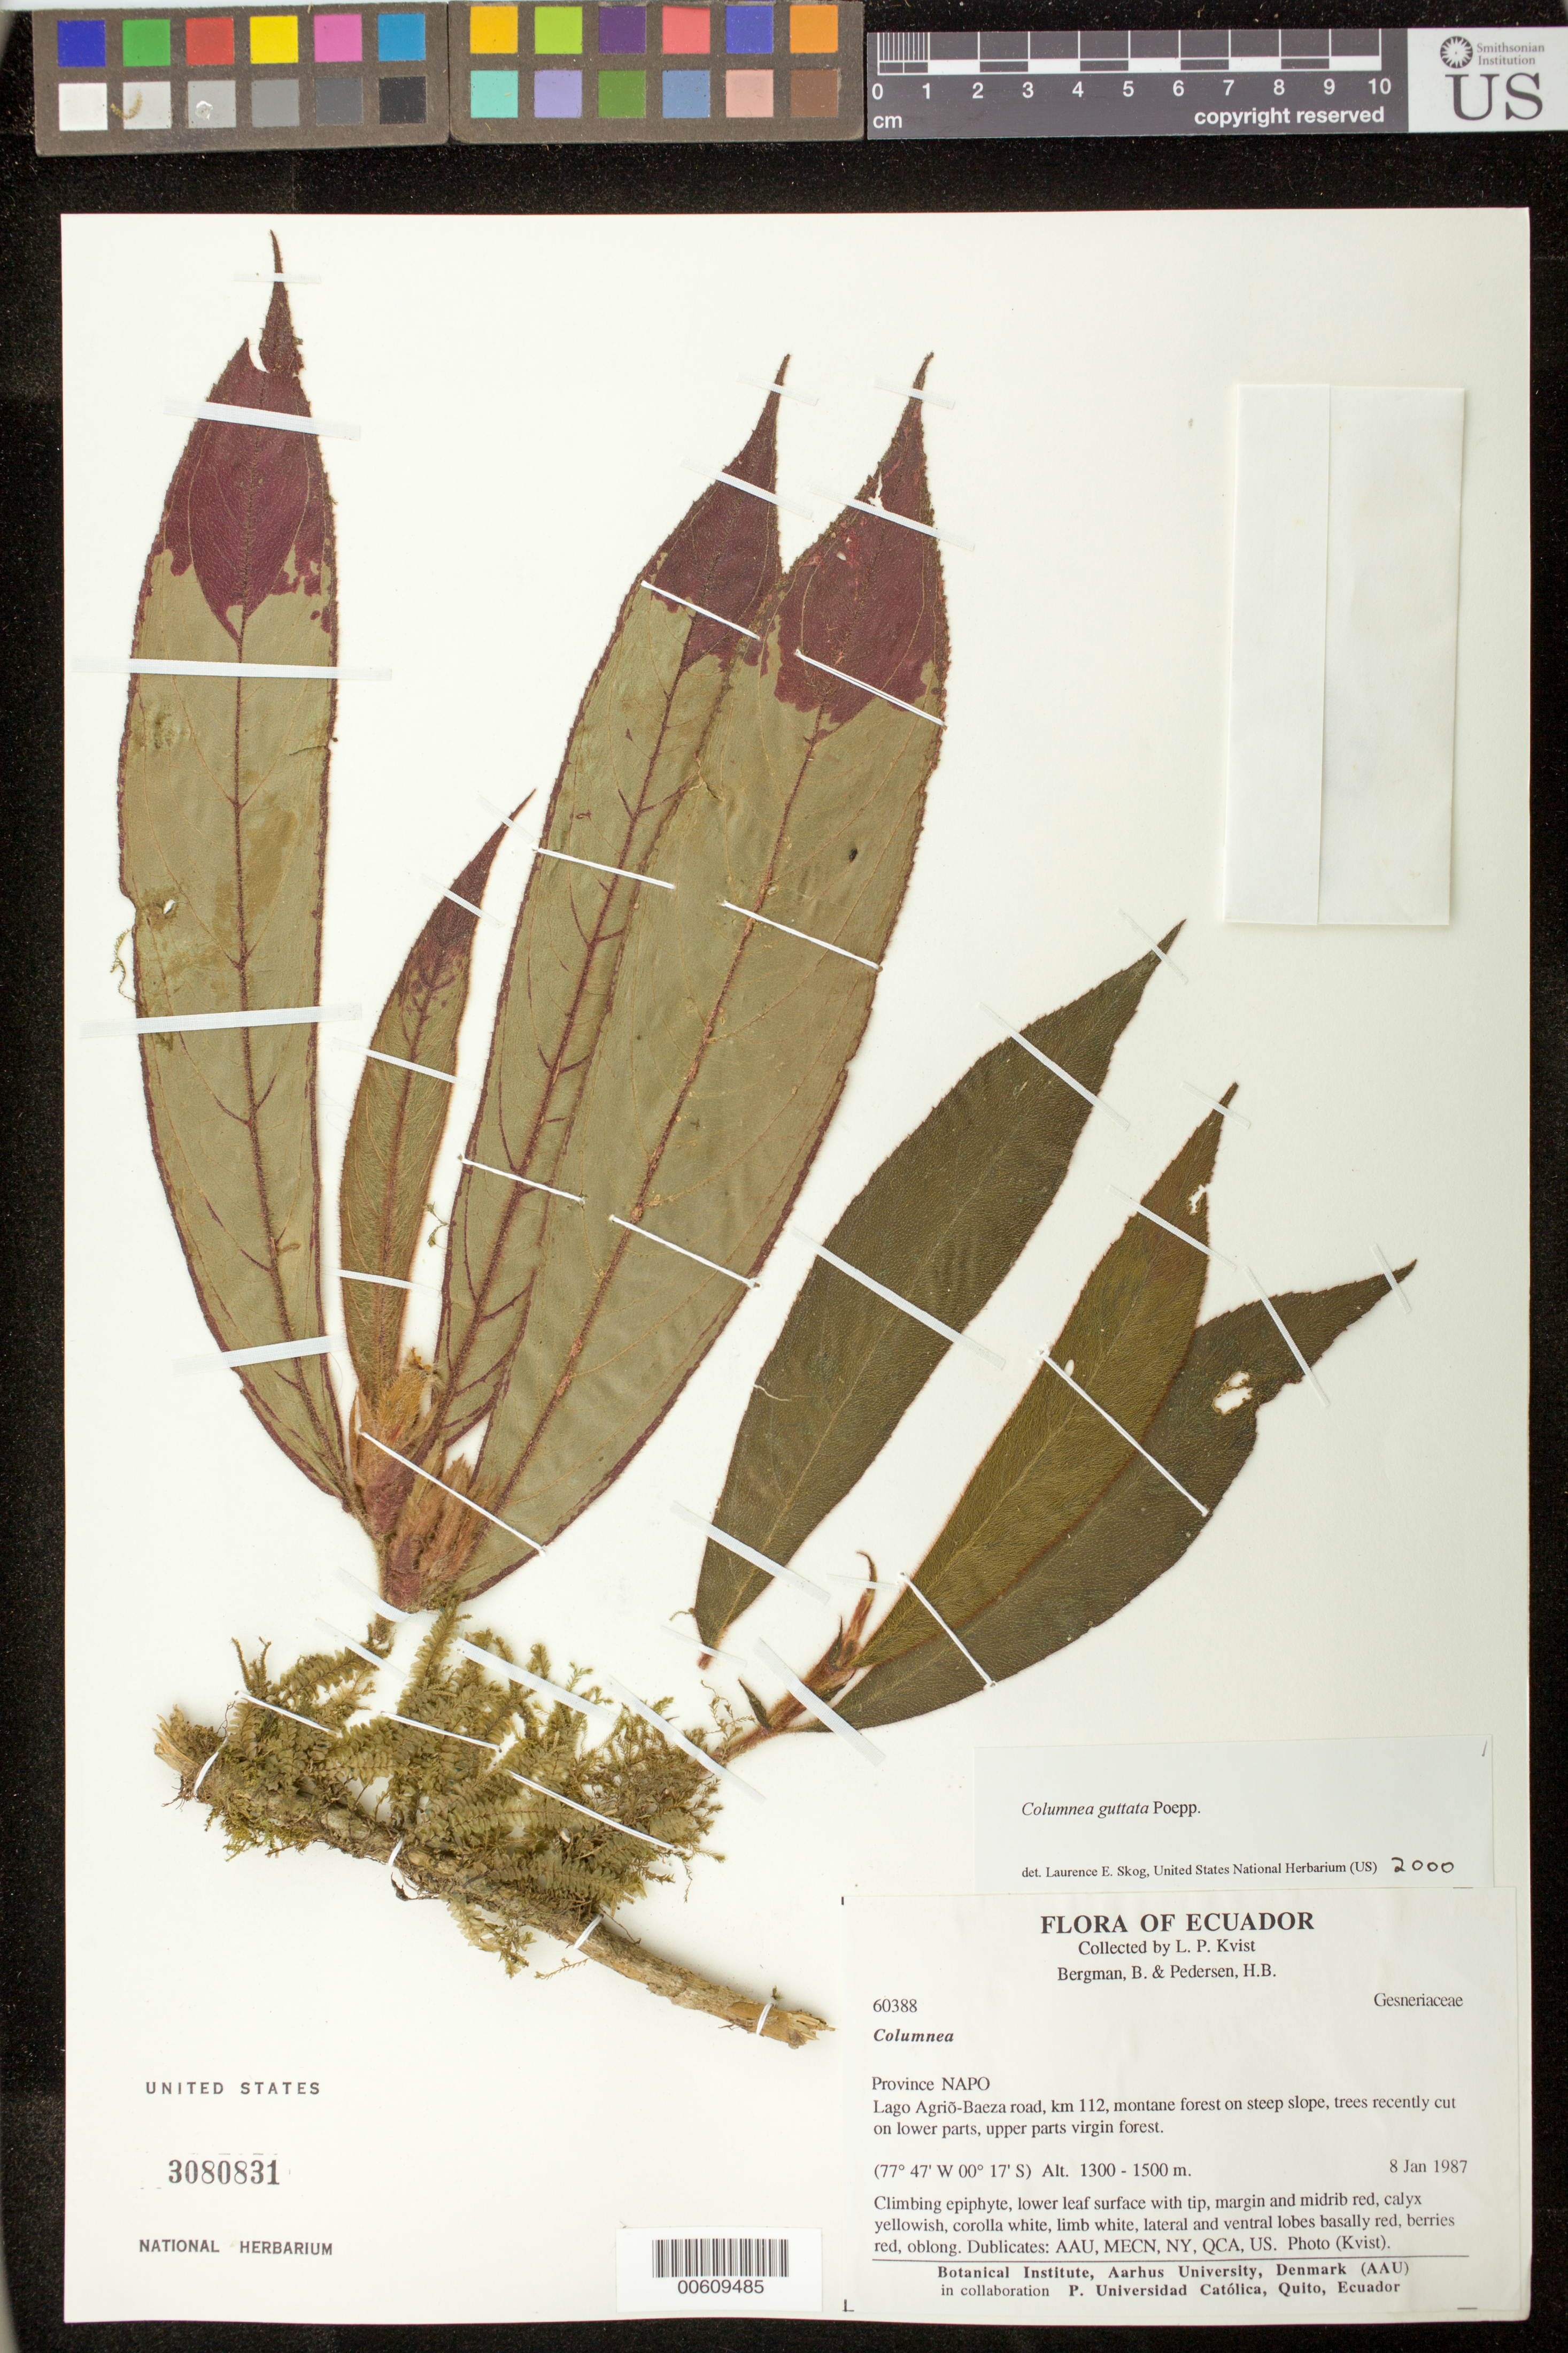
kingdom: Plantae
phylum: Tracheophyta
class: Magnoliopsida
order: Lamiales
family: Gesneriaceae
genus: Columnea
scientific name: Columnea guttata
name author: Poepp.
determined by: Skog, Laurence E.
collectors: L. P. Kvist, B. Bergman & H. B. Pedersen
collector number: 60388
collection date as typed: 08 Jan 1987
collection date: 1987-01-08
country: Ecuador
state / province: Napo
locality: Lago Agrio-Baeza road, km 112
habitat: Montane forest on steep slope, trees recently cut on lower parts, upper parts virgin forest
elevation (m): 1300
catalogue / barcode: US 3080831